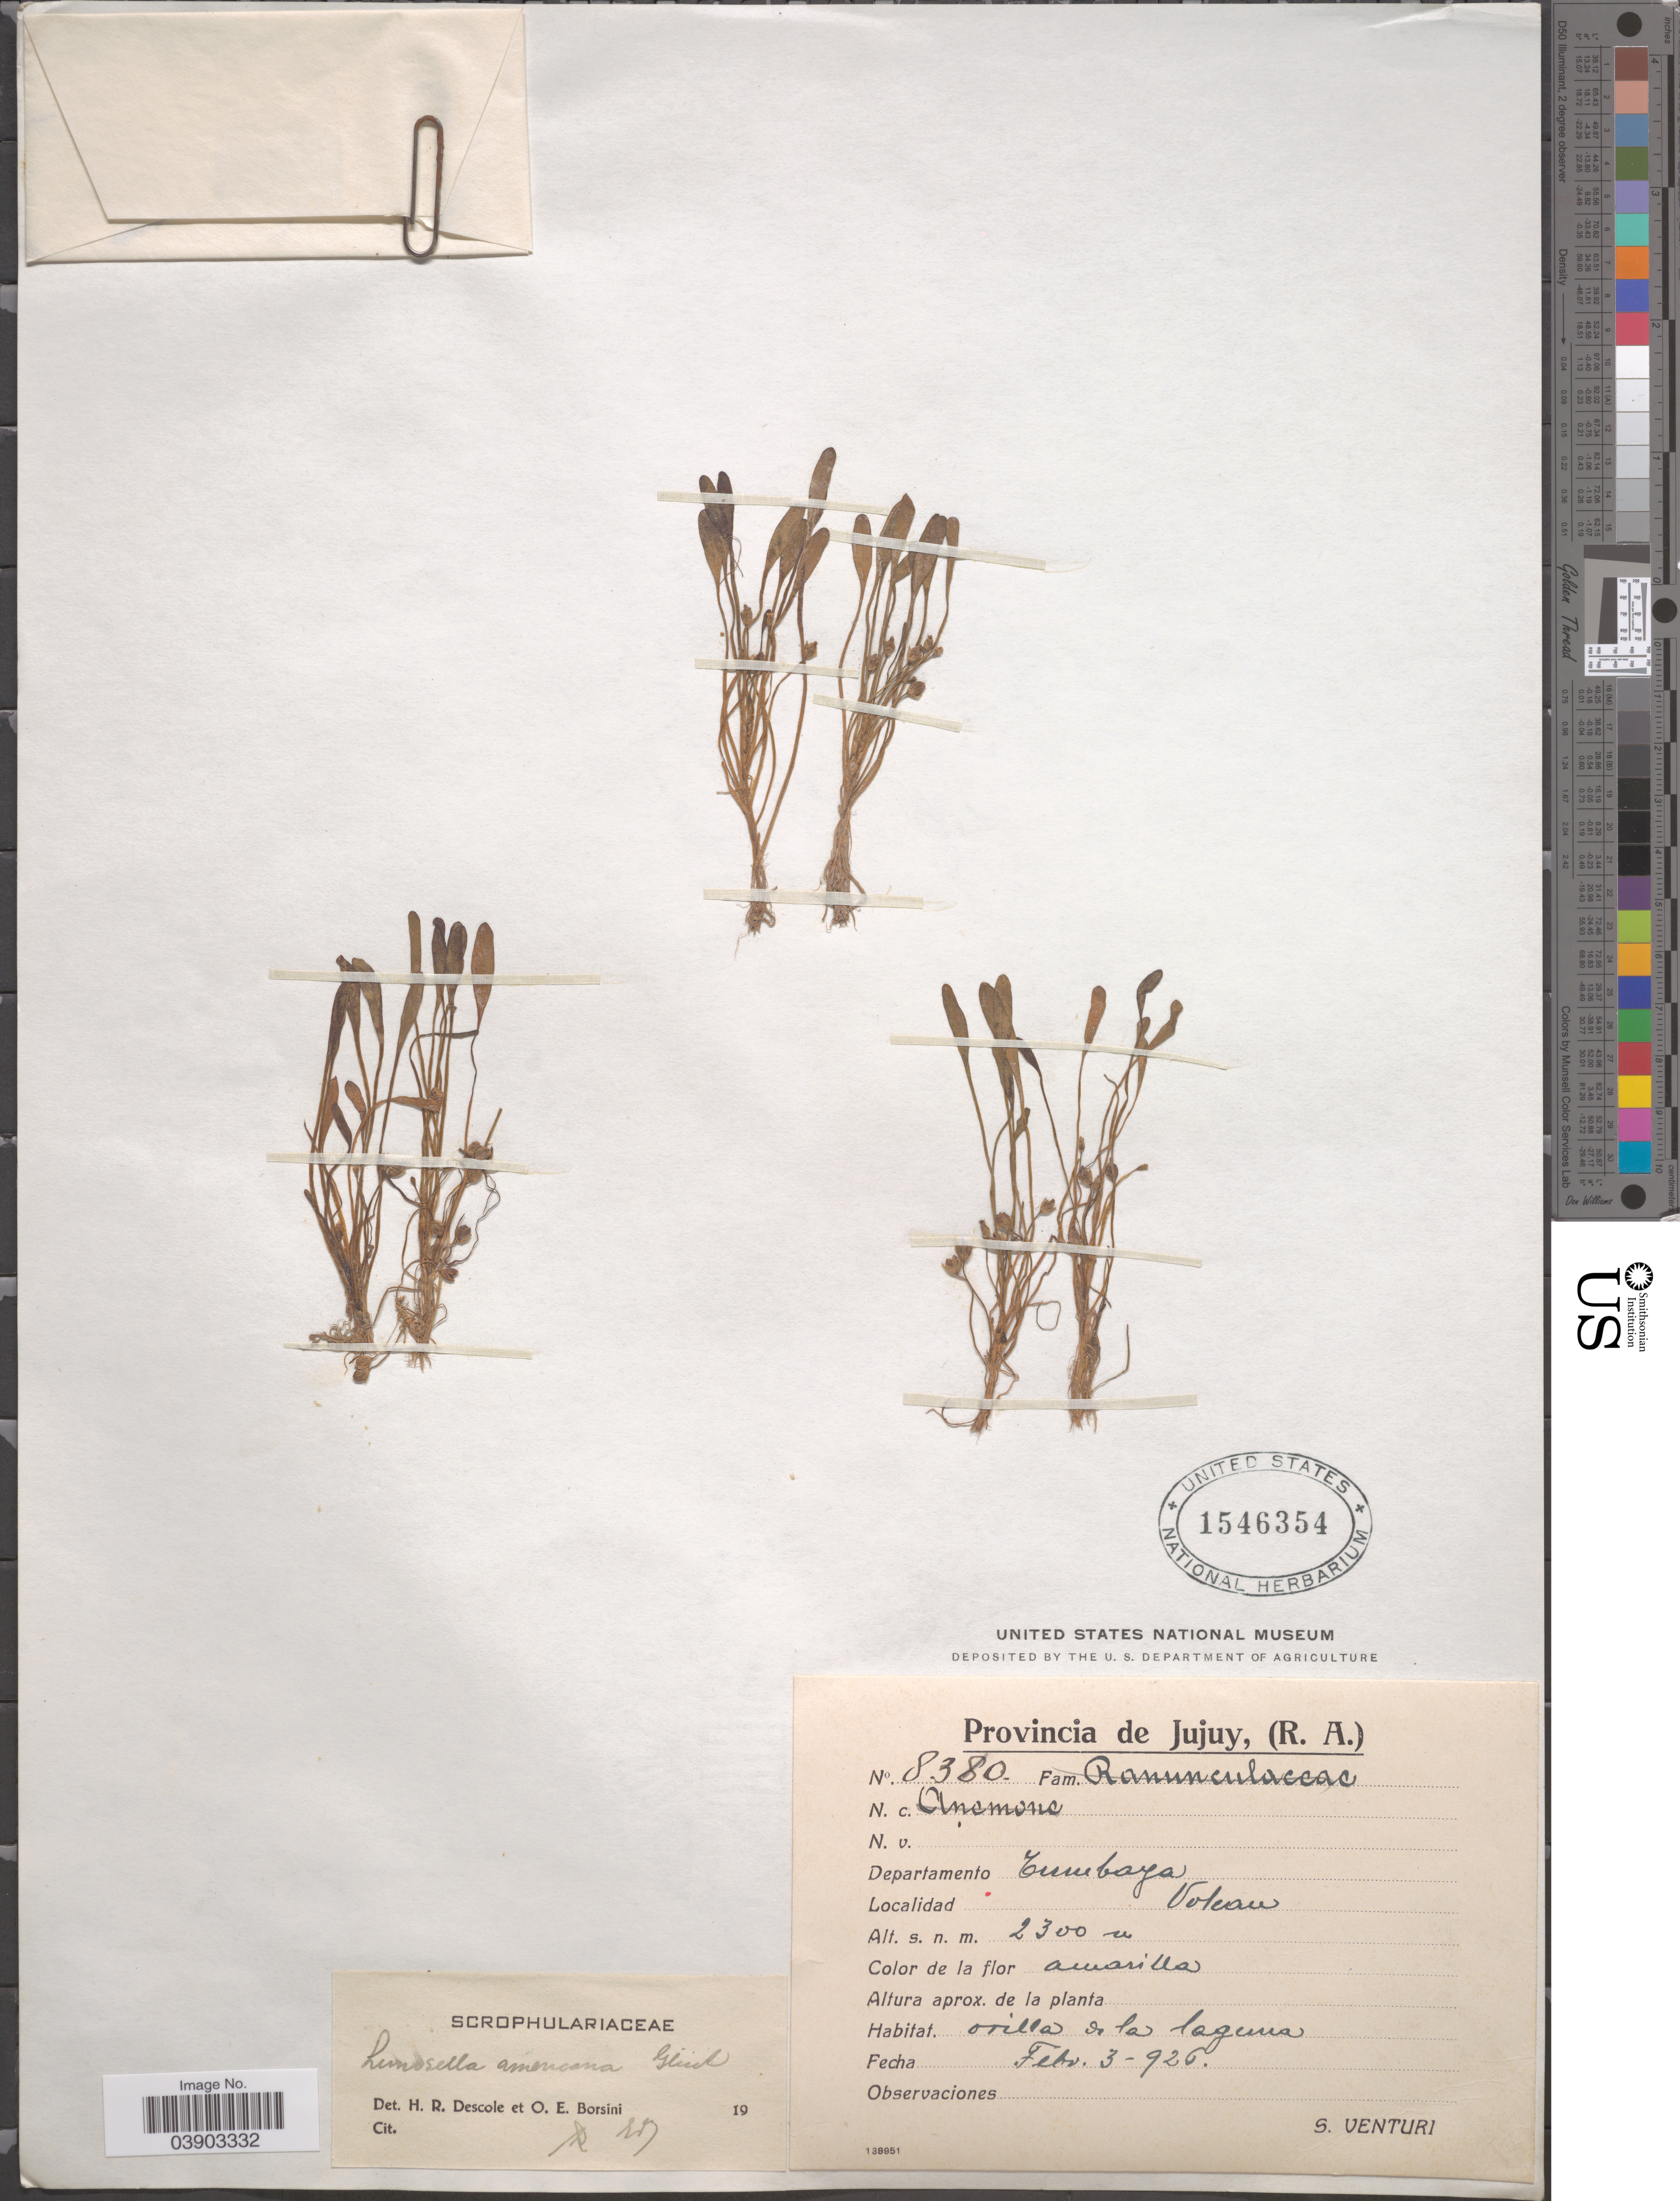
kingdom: Plantae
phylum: Tracheophyta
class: Magnoliopsida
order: Lamiales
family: Scrophulariaceae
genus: Limosella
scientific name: Limosella aquatica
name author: L.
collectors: S. Venturi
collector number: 8380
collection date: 1926-02-03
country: Argentina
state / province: Jujuy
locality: Departamento Cumbaya. Volcan.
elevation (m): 2300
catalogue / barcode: US 1546354